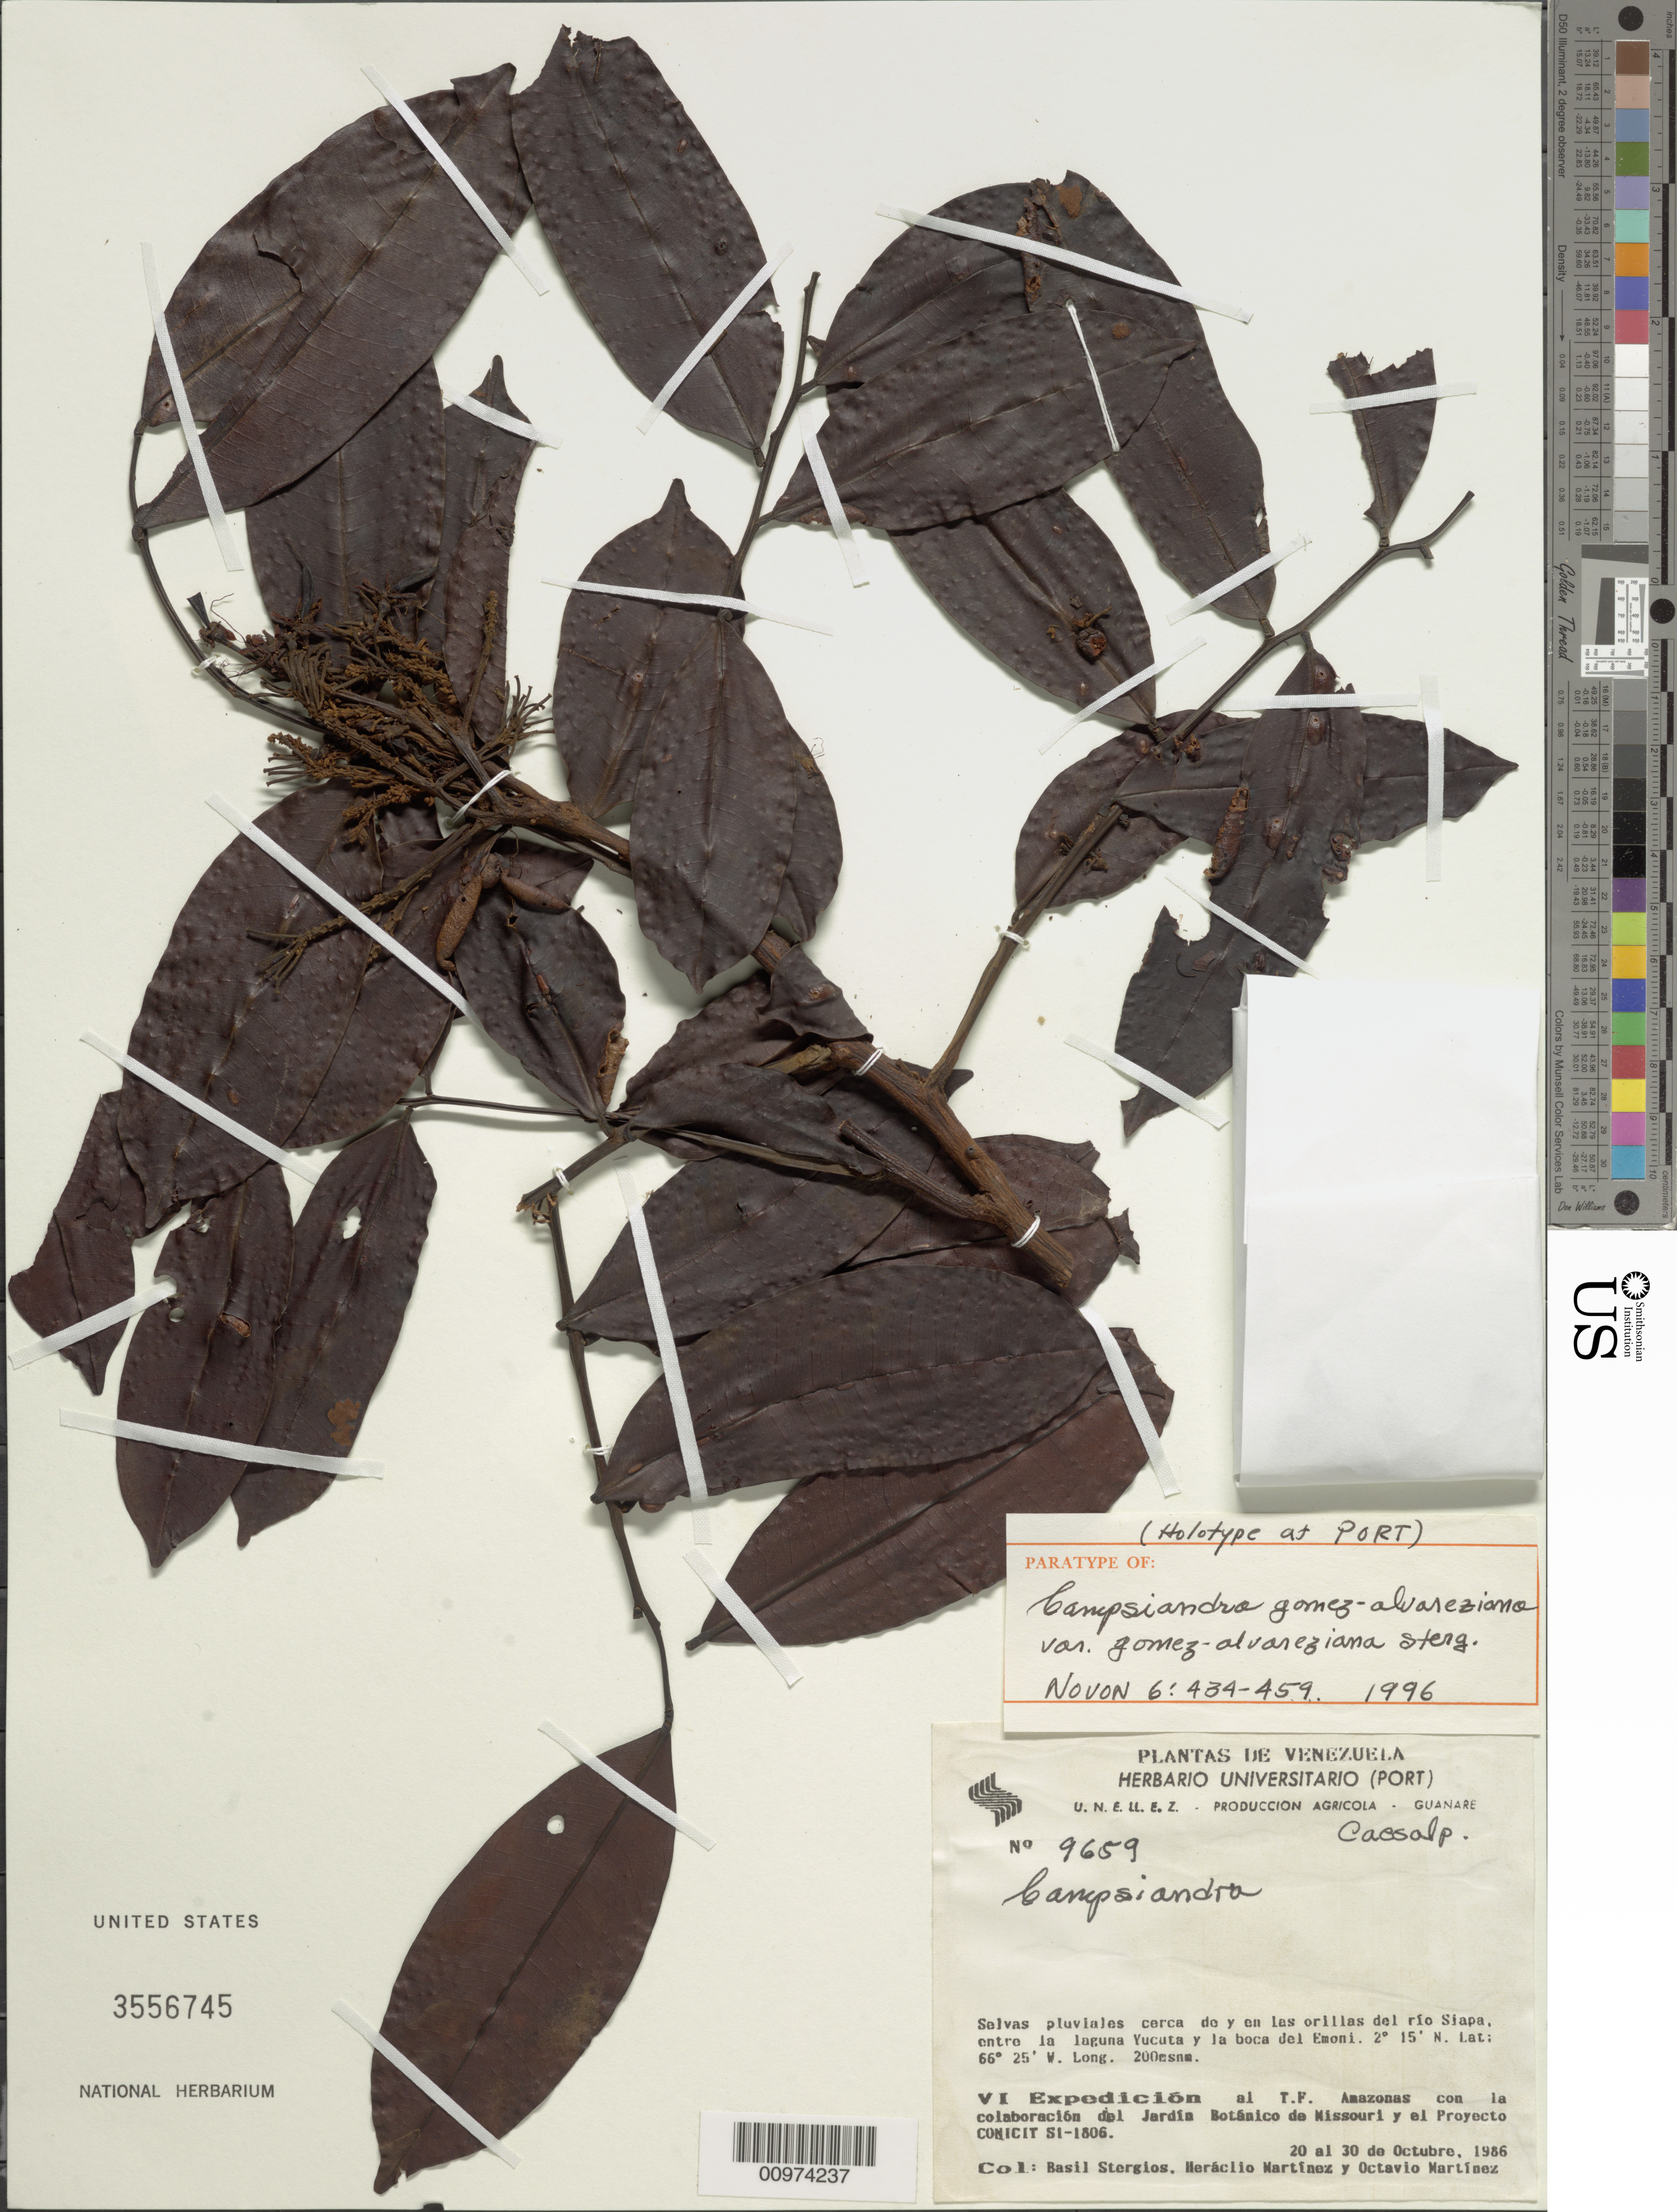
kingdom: Plantae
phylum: Tracheophyta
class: Magnoliopsida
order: Fabales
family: Fabaceae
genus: Campsiandra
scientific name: Campsiandra gomez-alvareziana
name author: Stergios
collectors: B. G. Stergios, H. Martinez & O. Martínez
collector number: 9659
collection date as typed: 20-Oct-86 to 30-Oct-86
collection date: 1986-10-20/1986-10-30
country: Venezuela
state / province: Amazonas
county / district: Río Negro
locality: Río Siapa, entre la laguna Yucuta y la boca del Emoni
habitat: Selvas pluviales cerca de y en las orillas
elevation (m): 200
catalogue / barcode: US 3556745